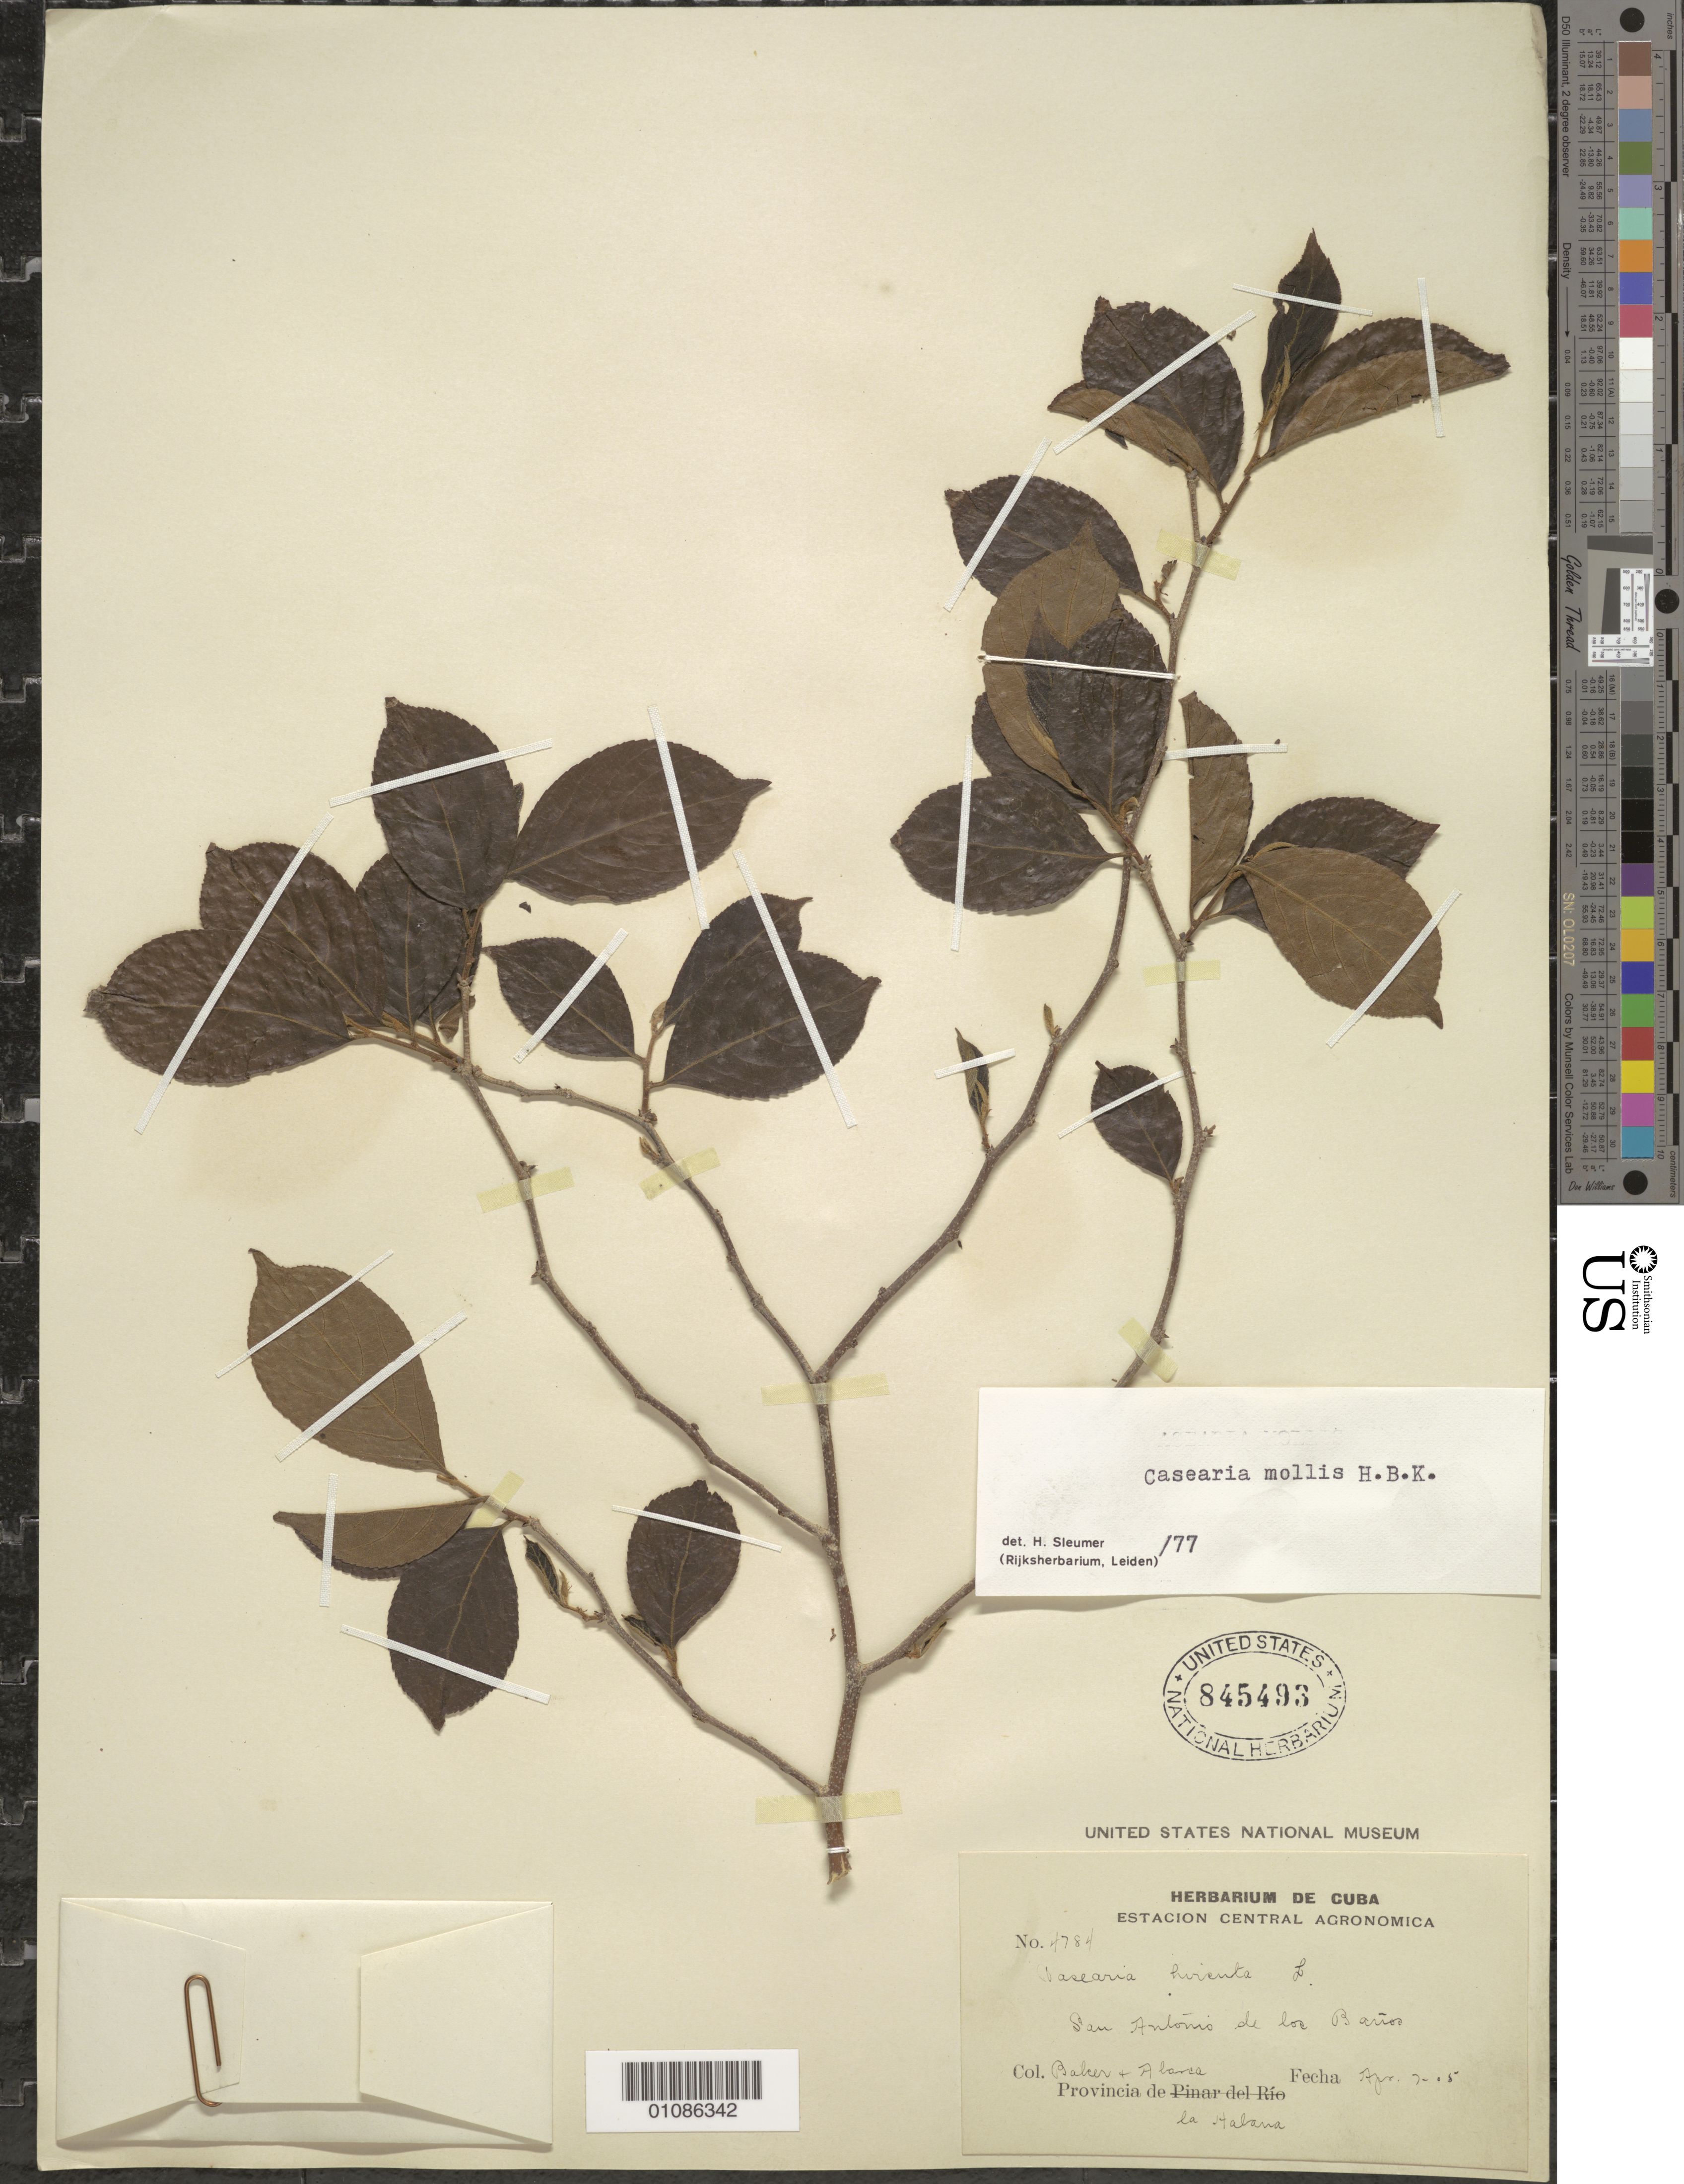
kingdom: Plantae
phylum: Tracheophyta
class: Magnoliopsida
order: Malpighiales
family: Salicaceae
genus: Casearia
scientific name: Casearia mollis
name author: Kunth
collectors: C. F. Baker & M. Abarca y Vascquez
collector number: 4784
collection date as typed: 05 Apr 1905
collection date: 1905-04-05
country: Cuba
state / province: La Habana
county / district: Municipio de Boyeros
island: Cuba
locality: La Habana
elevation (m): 97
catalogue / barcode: US 845493